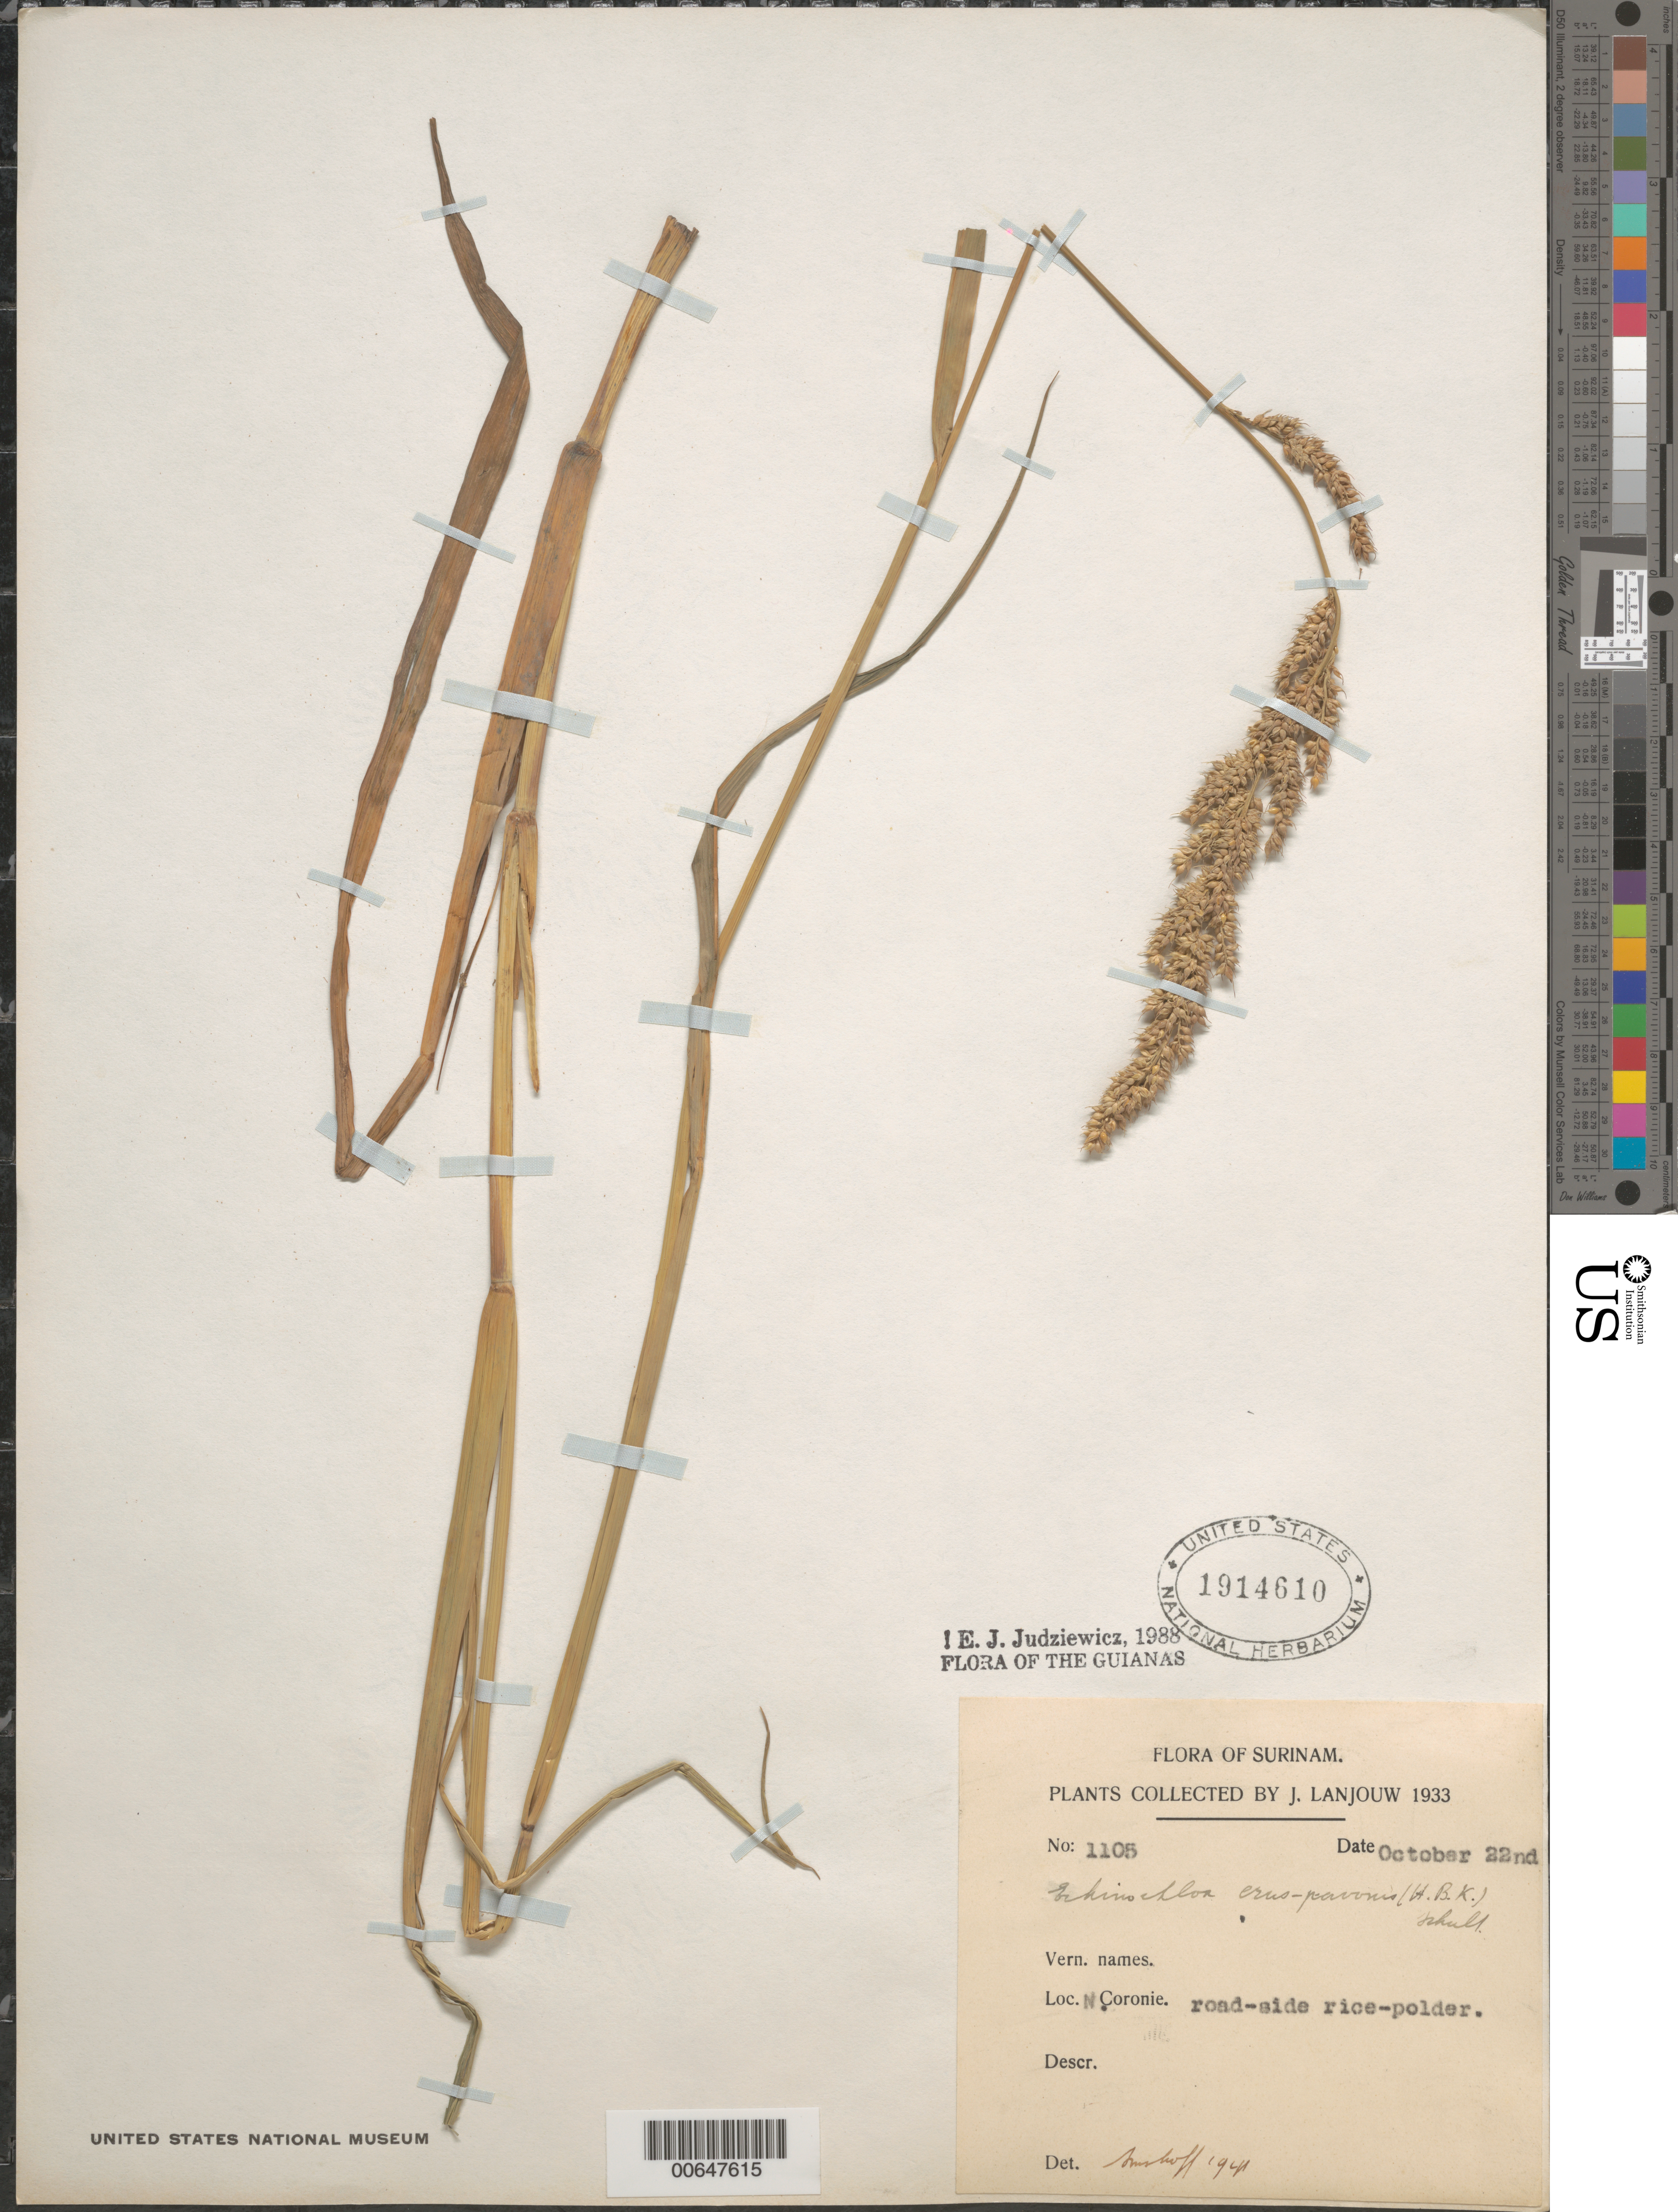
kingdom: Plantae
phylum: Tracheophyta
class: Liliopsida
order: Poales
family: Poaceae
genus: Echinochloa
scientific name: Echinochloa crus-pavonis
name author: (Kunth) Schult.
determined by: Judziewicz, E. J.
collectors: J. Lanjouw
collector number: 1105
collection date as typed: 22-Oct-33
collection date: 1933-10-22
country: Suriname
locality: Coronie, N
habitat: Roadside rice polder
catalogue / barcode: US 1914610